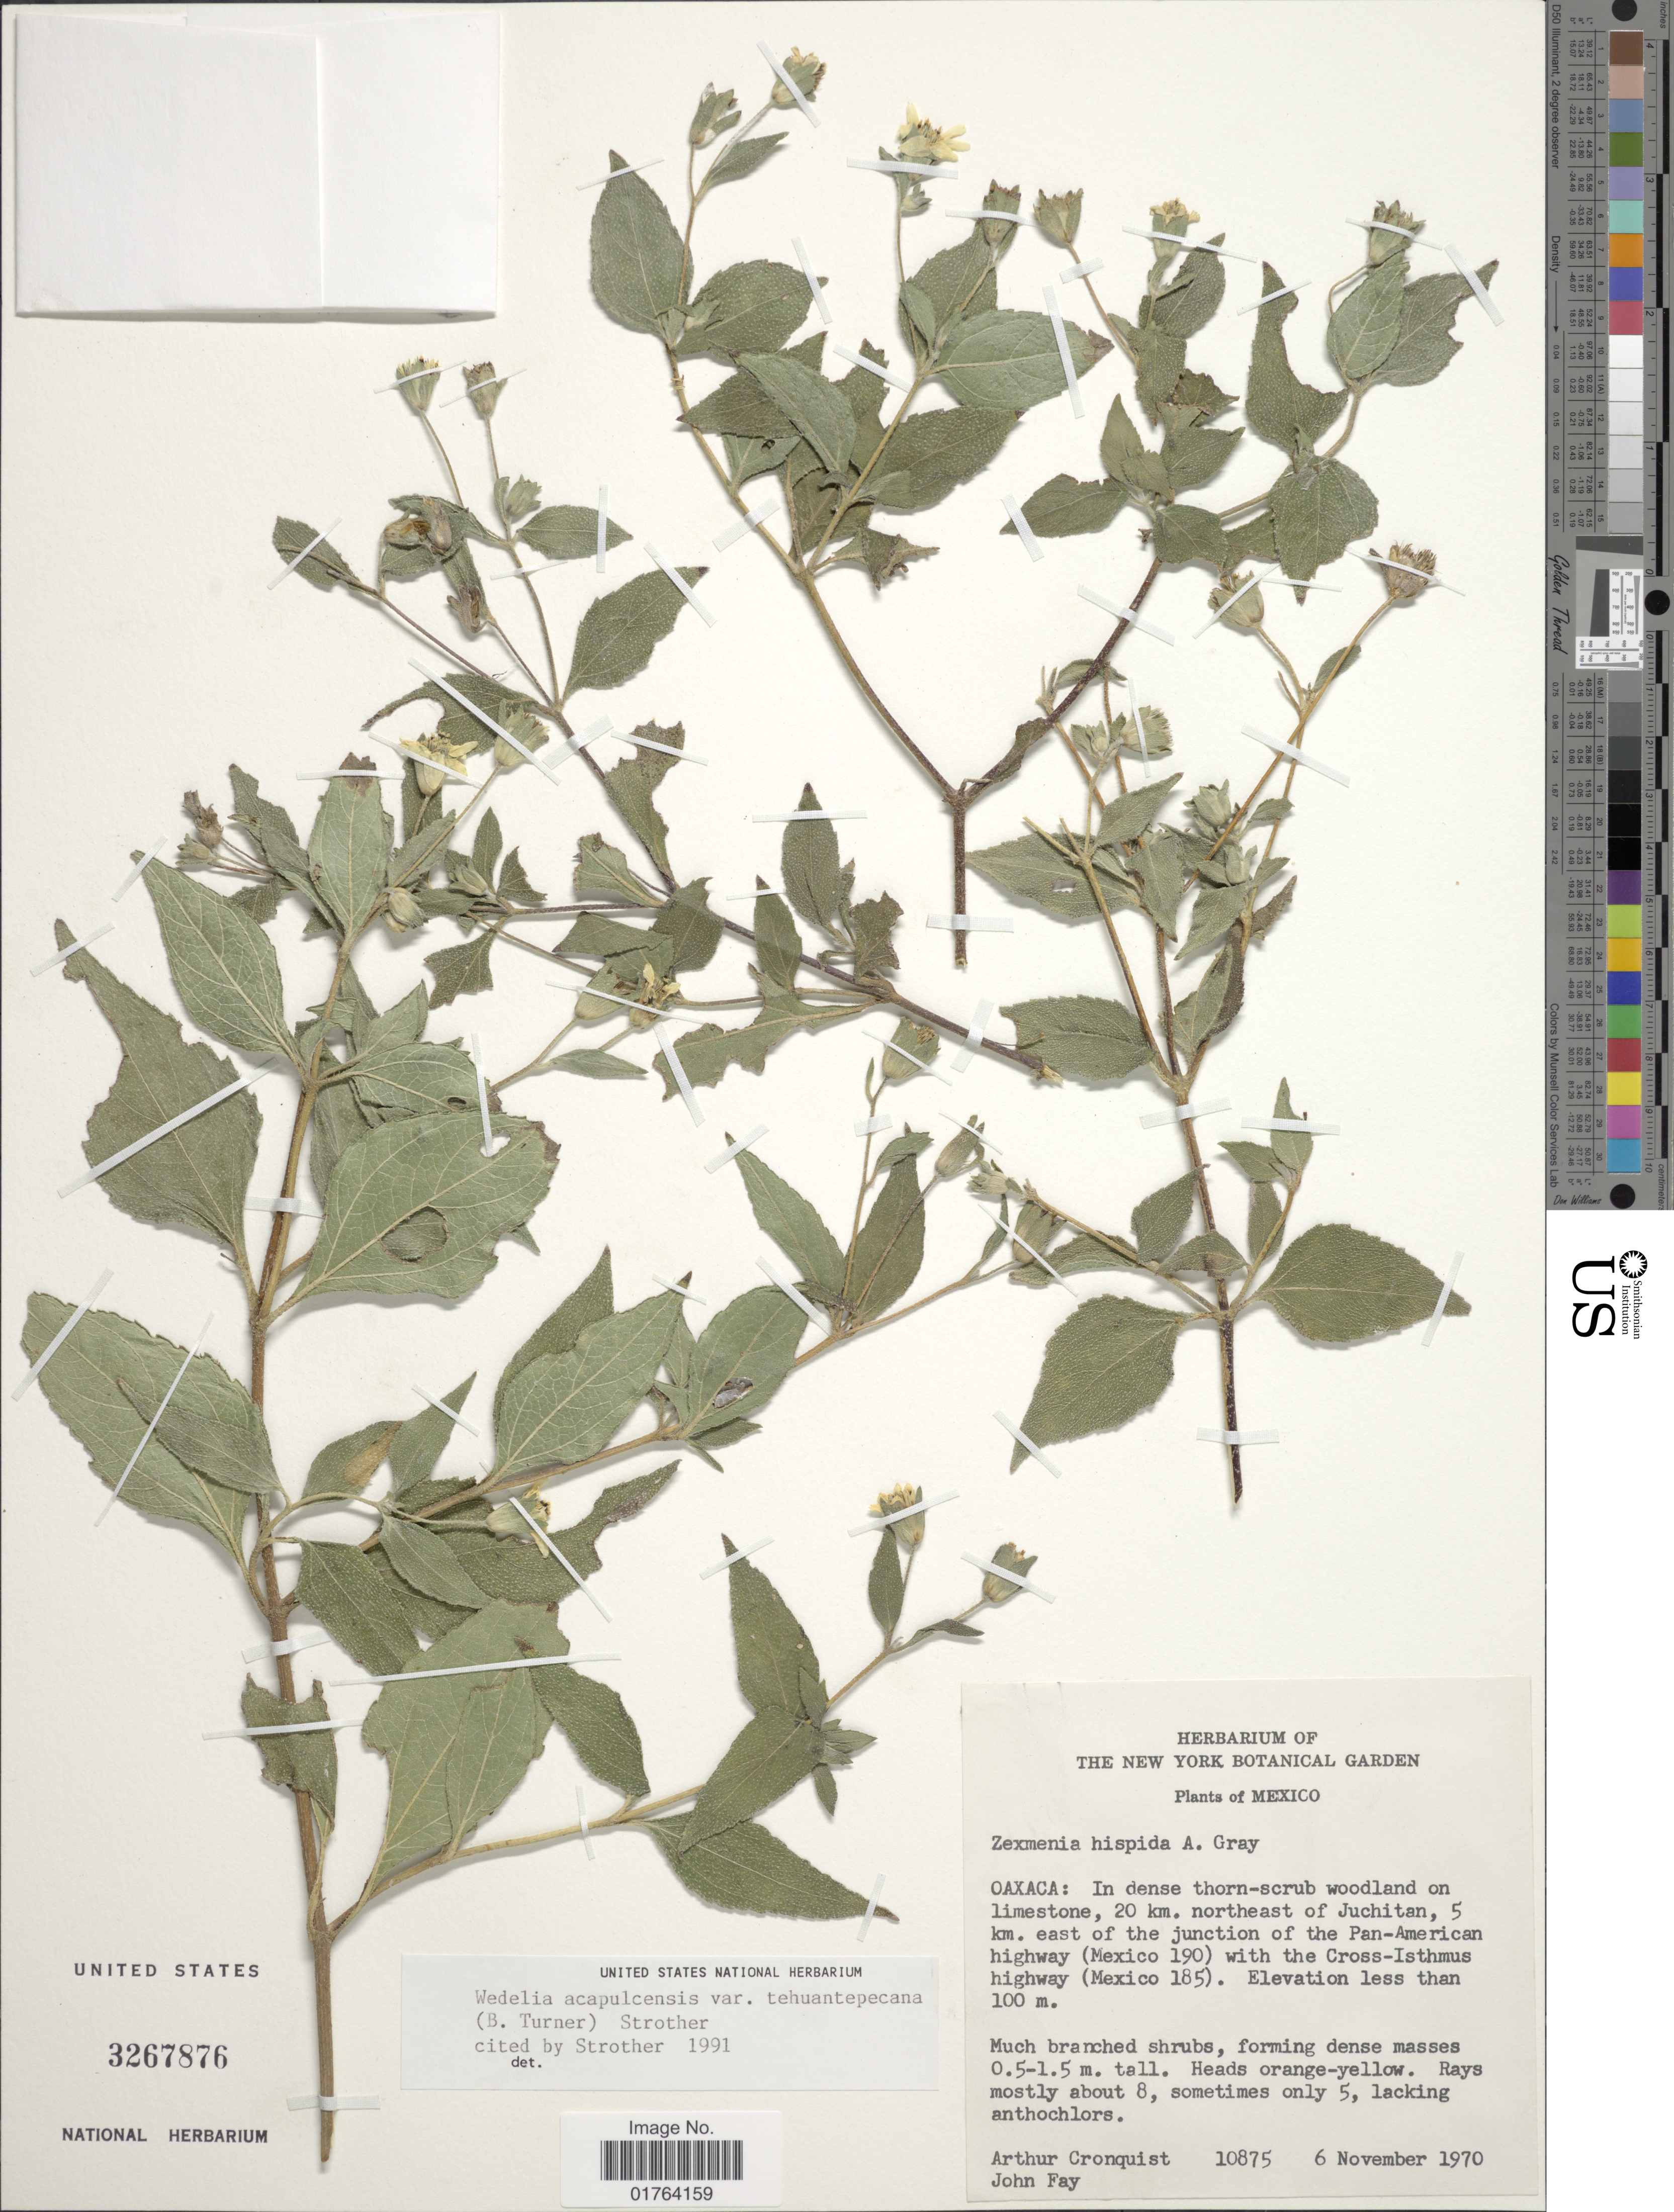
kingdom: Plantae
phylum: Tracheophyta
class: Magnoliopsida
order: Asterales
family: Asteraceae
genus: Wedelia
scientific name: Wedelia acapulcensis var. tehuantepecana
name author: (B.L. Turner) Strother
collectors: A. J. Cronquist & J. M. Fay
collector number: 10875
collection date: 1970-11-06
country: Mexico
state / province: Oaxaca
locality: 20 km. northeast of Juchiitan, 5 km. east of the junction of the Pan-American highway (Mexico 190) with the Cross-Isthmus highway (Mexico 185)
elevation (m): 100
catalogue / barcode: US 3267876